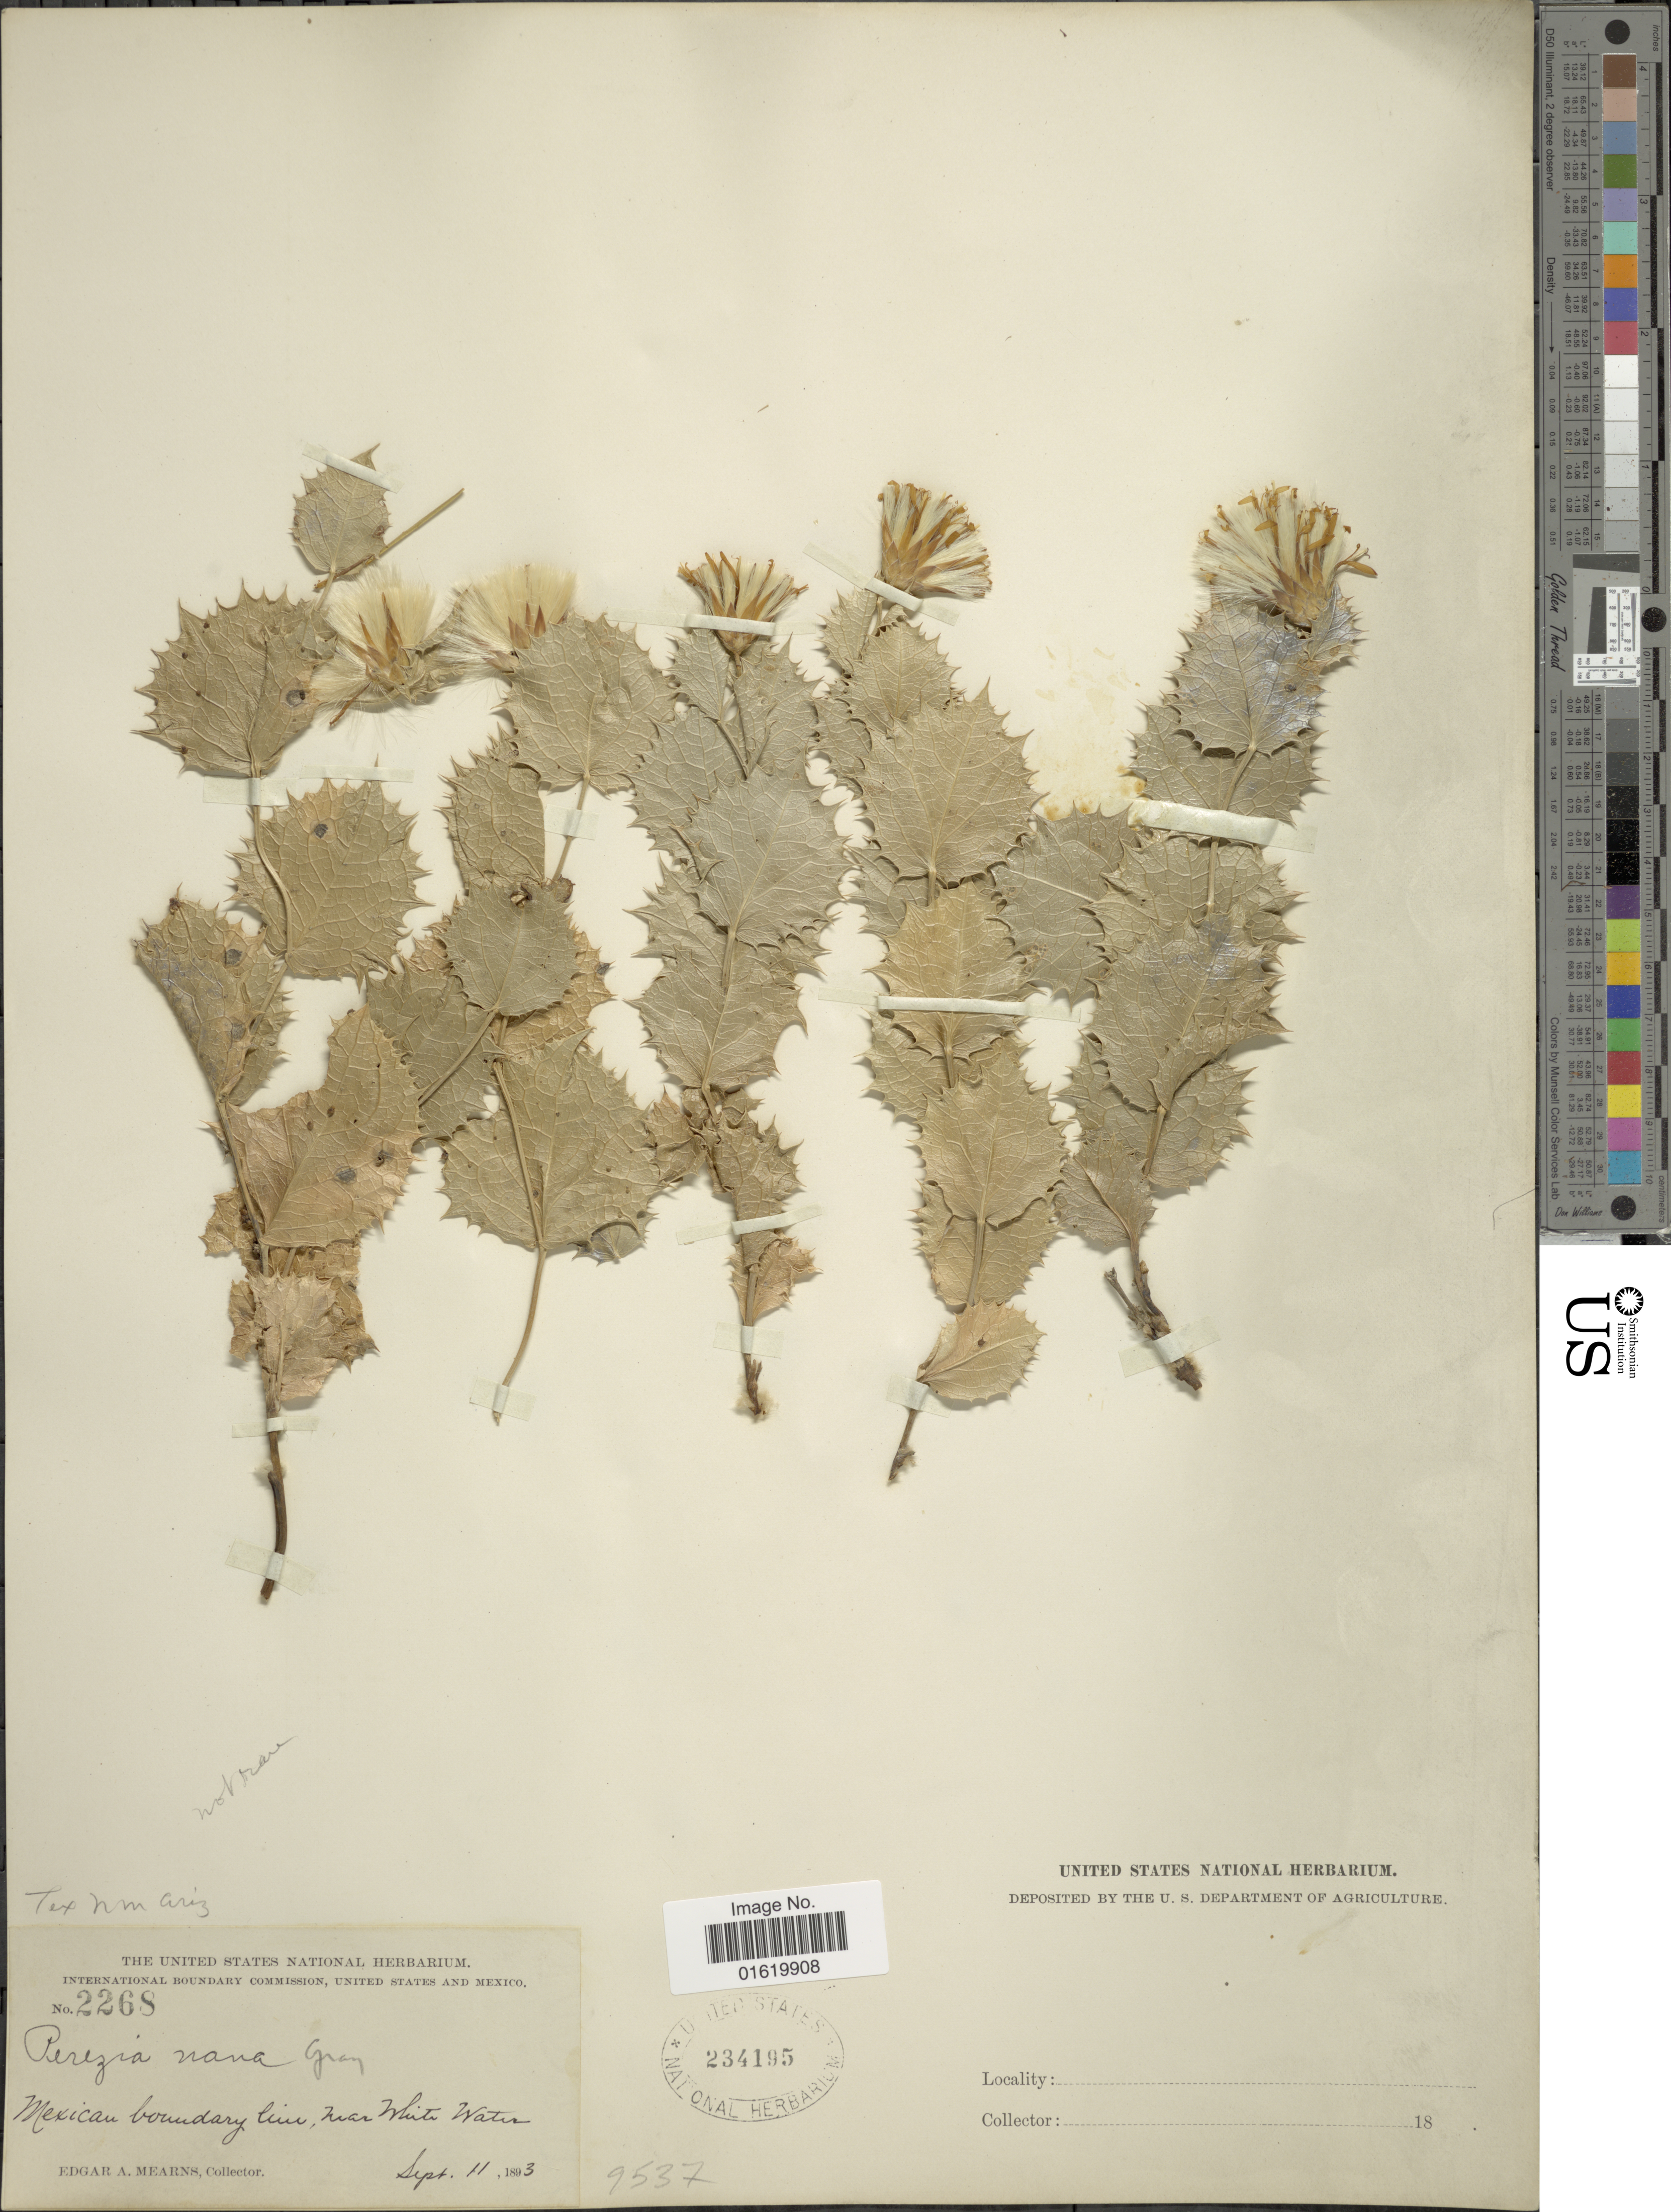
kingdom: Plantae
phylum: Tracheophyta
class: Magnoliopsida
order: Asterales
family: Asteraceae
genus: Acourtia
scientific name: Acourtia nana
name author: (A. Gray) Reveal & R.M. King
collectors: E. A. Mearns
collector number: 2268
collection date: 1893-09-11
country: United States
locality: Mexican boundary line, near White Water.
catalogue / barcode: US 234195